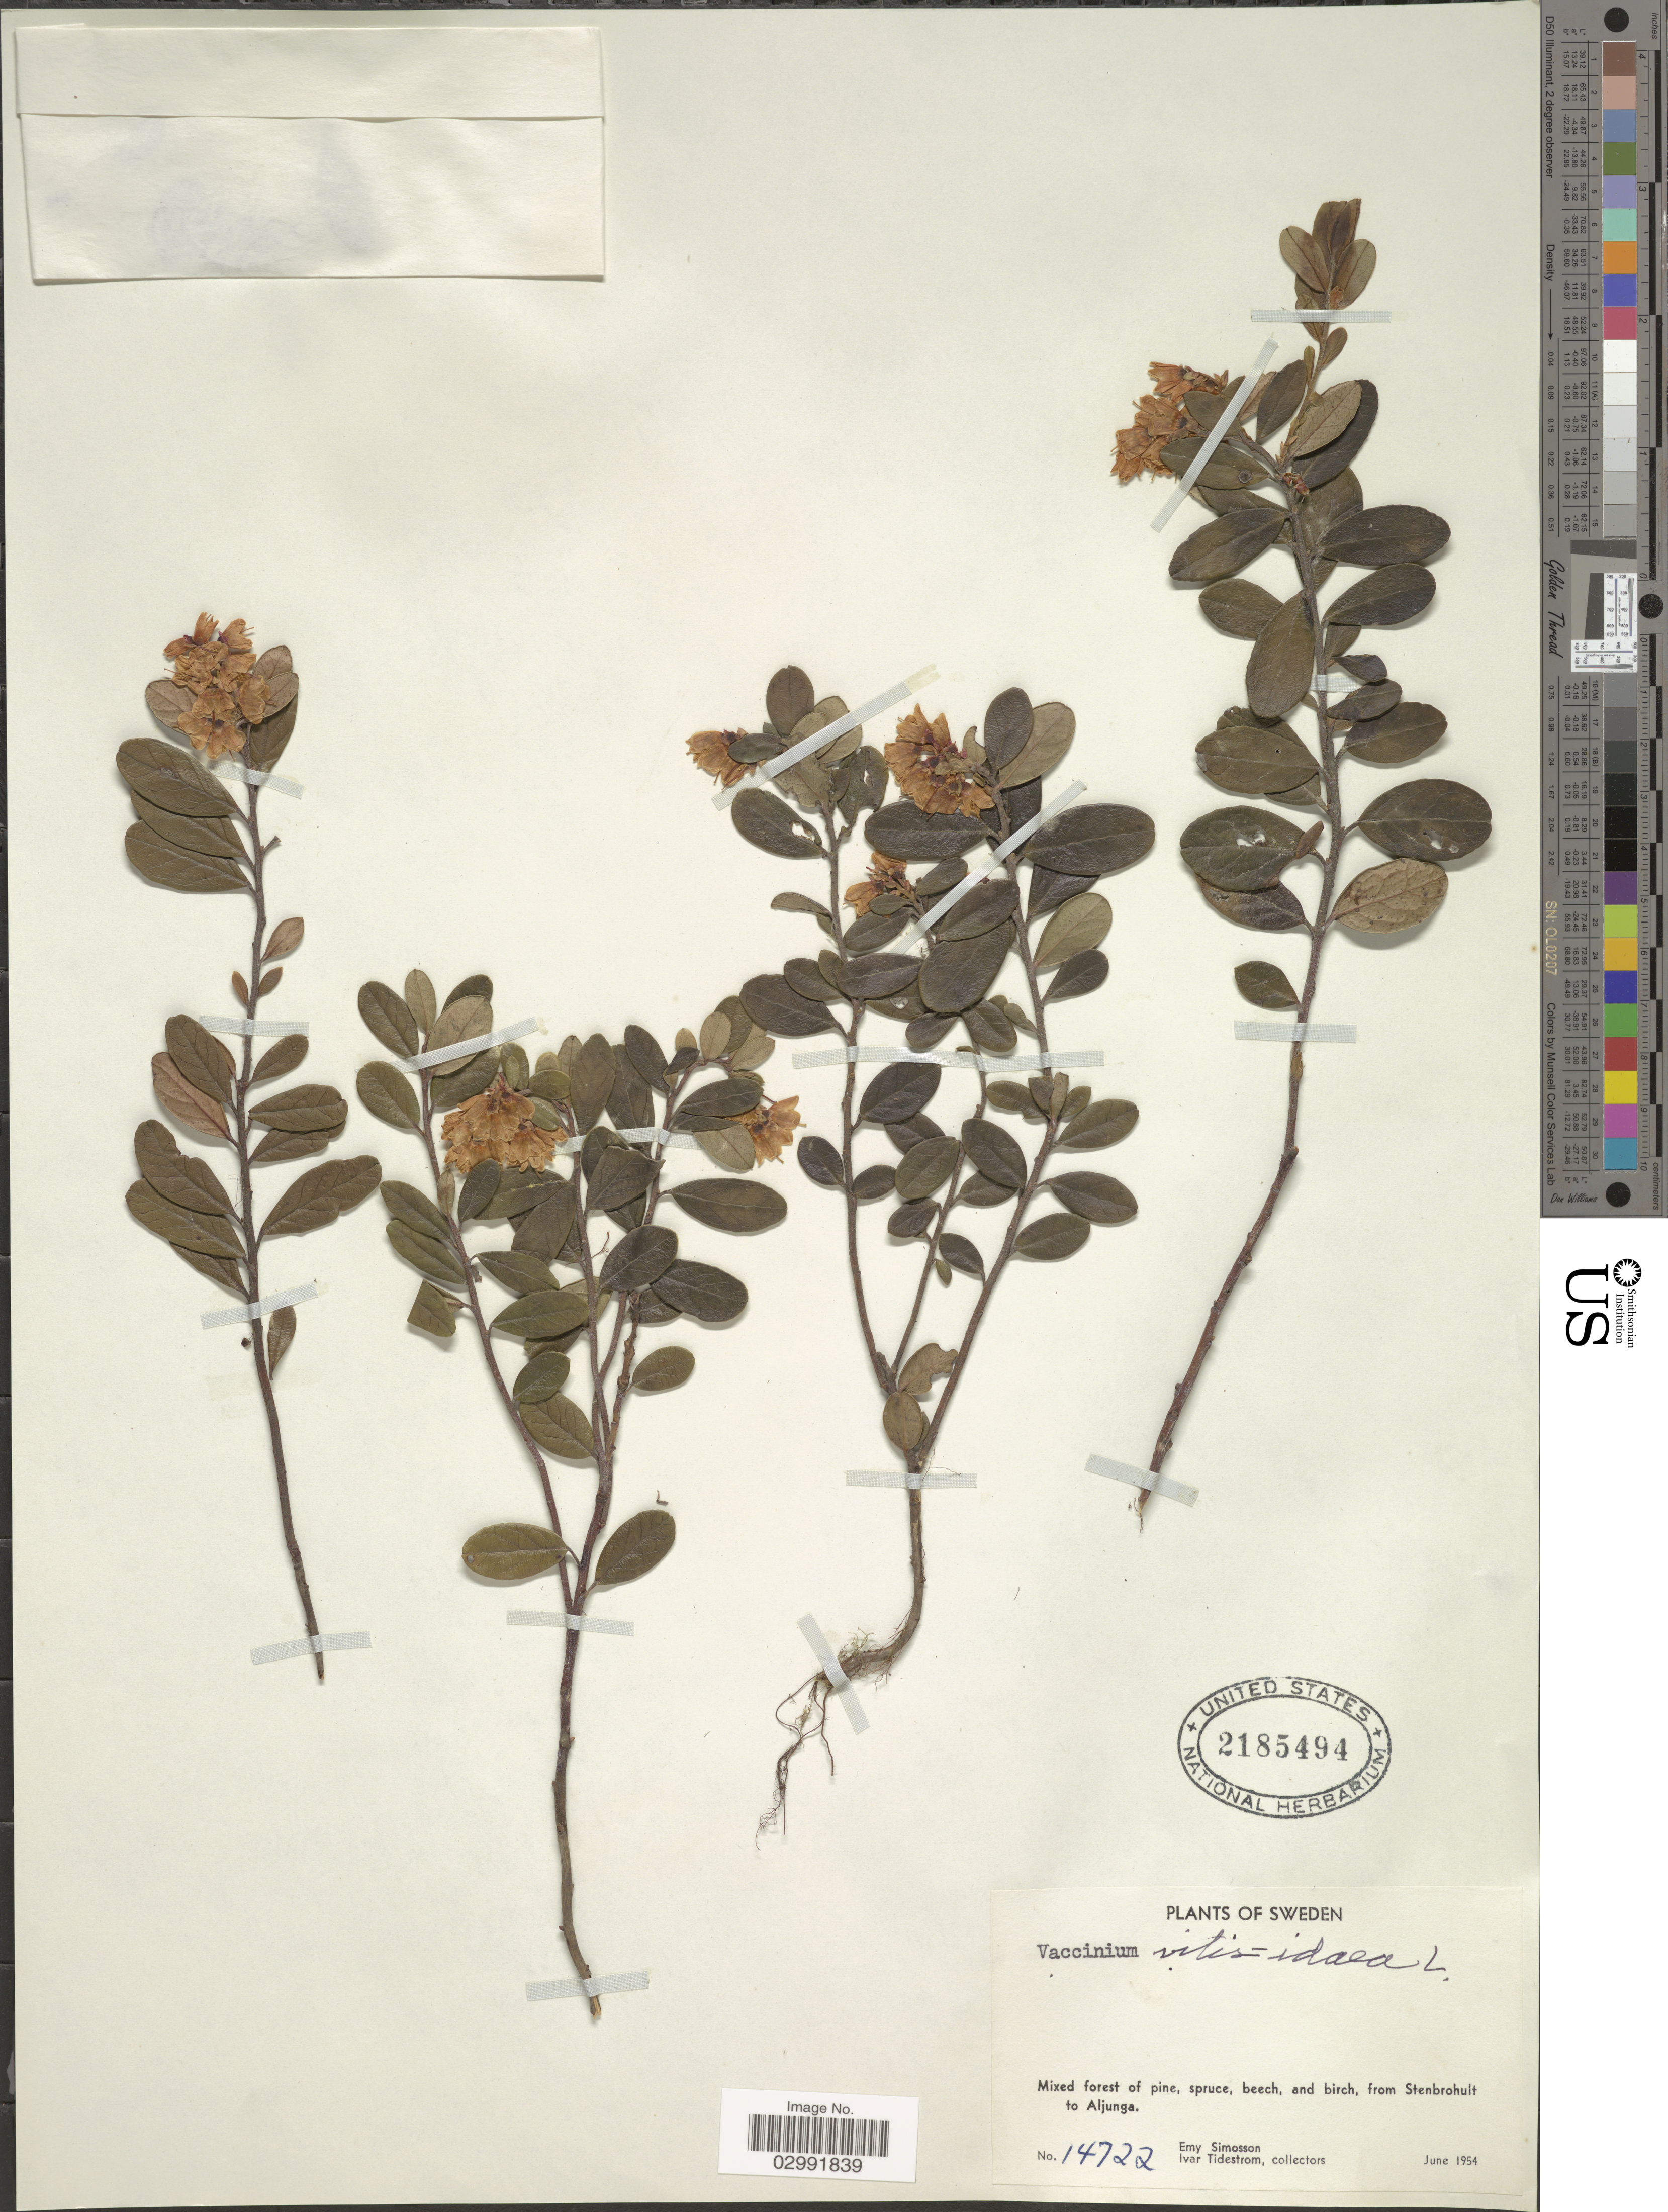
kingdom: Plantae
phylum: Tracheophyta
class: Magnoliopsida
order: Ericales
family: Ericaceae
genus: Vaccinium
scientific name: Vaccinium vitis-idaea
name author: L.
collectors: E. Simosson & I. F. Tidestrom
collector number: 14722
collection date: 1954-06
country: Sweden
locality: From Stenbrohult to Aljunga.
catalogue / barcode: US 2185494